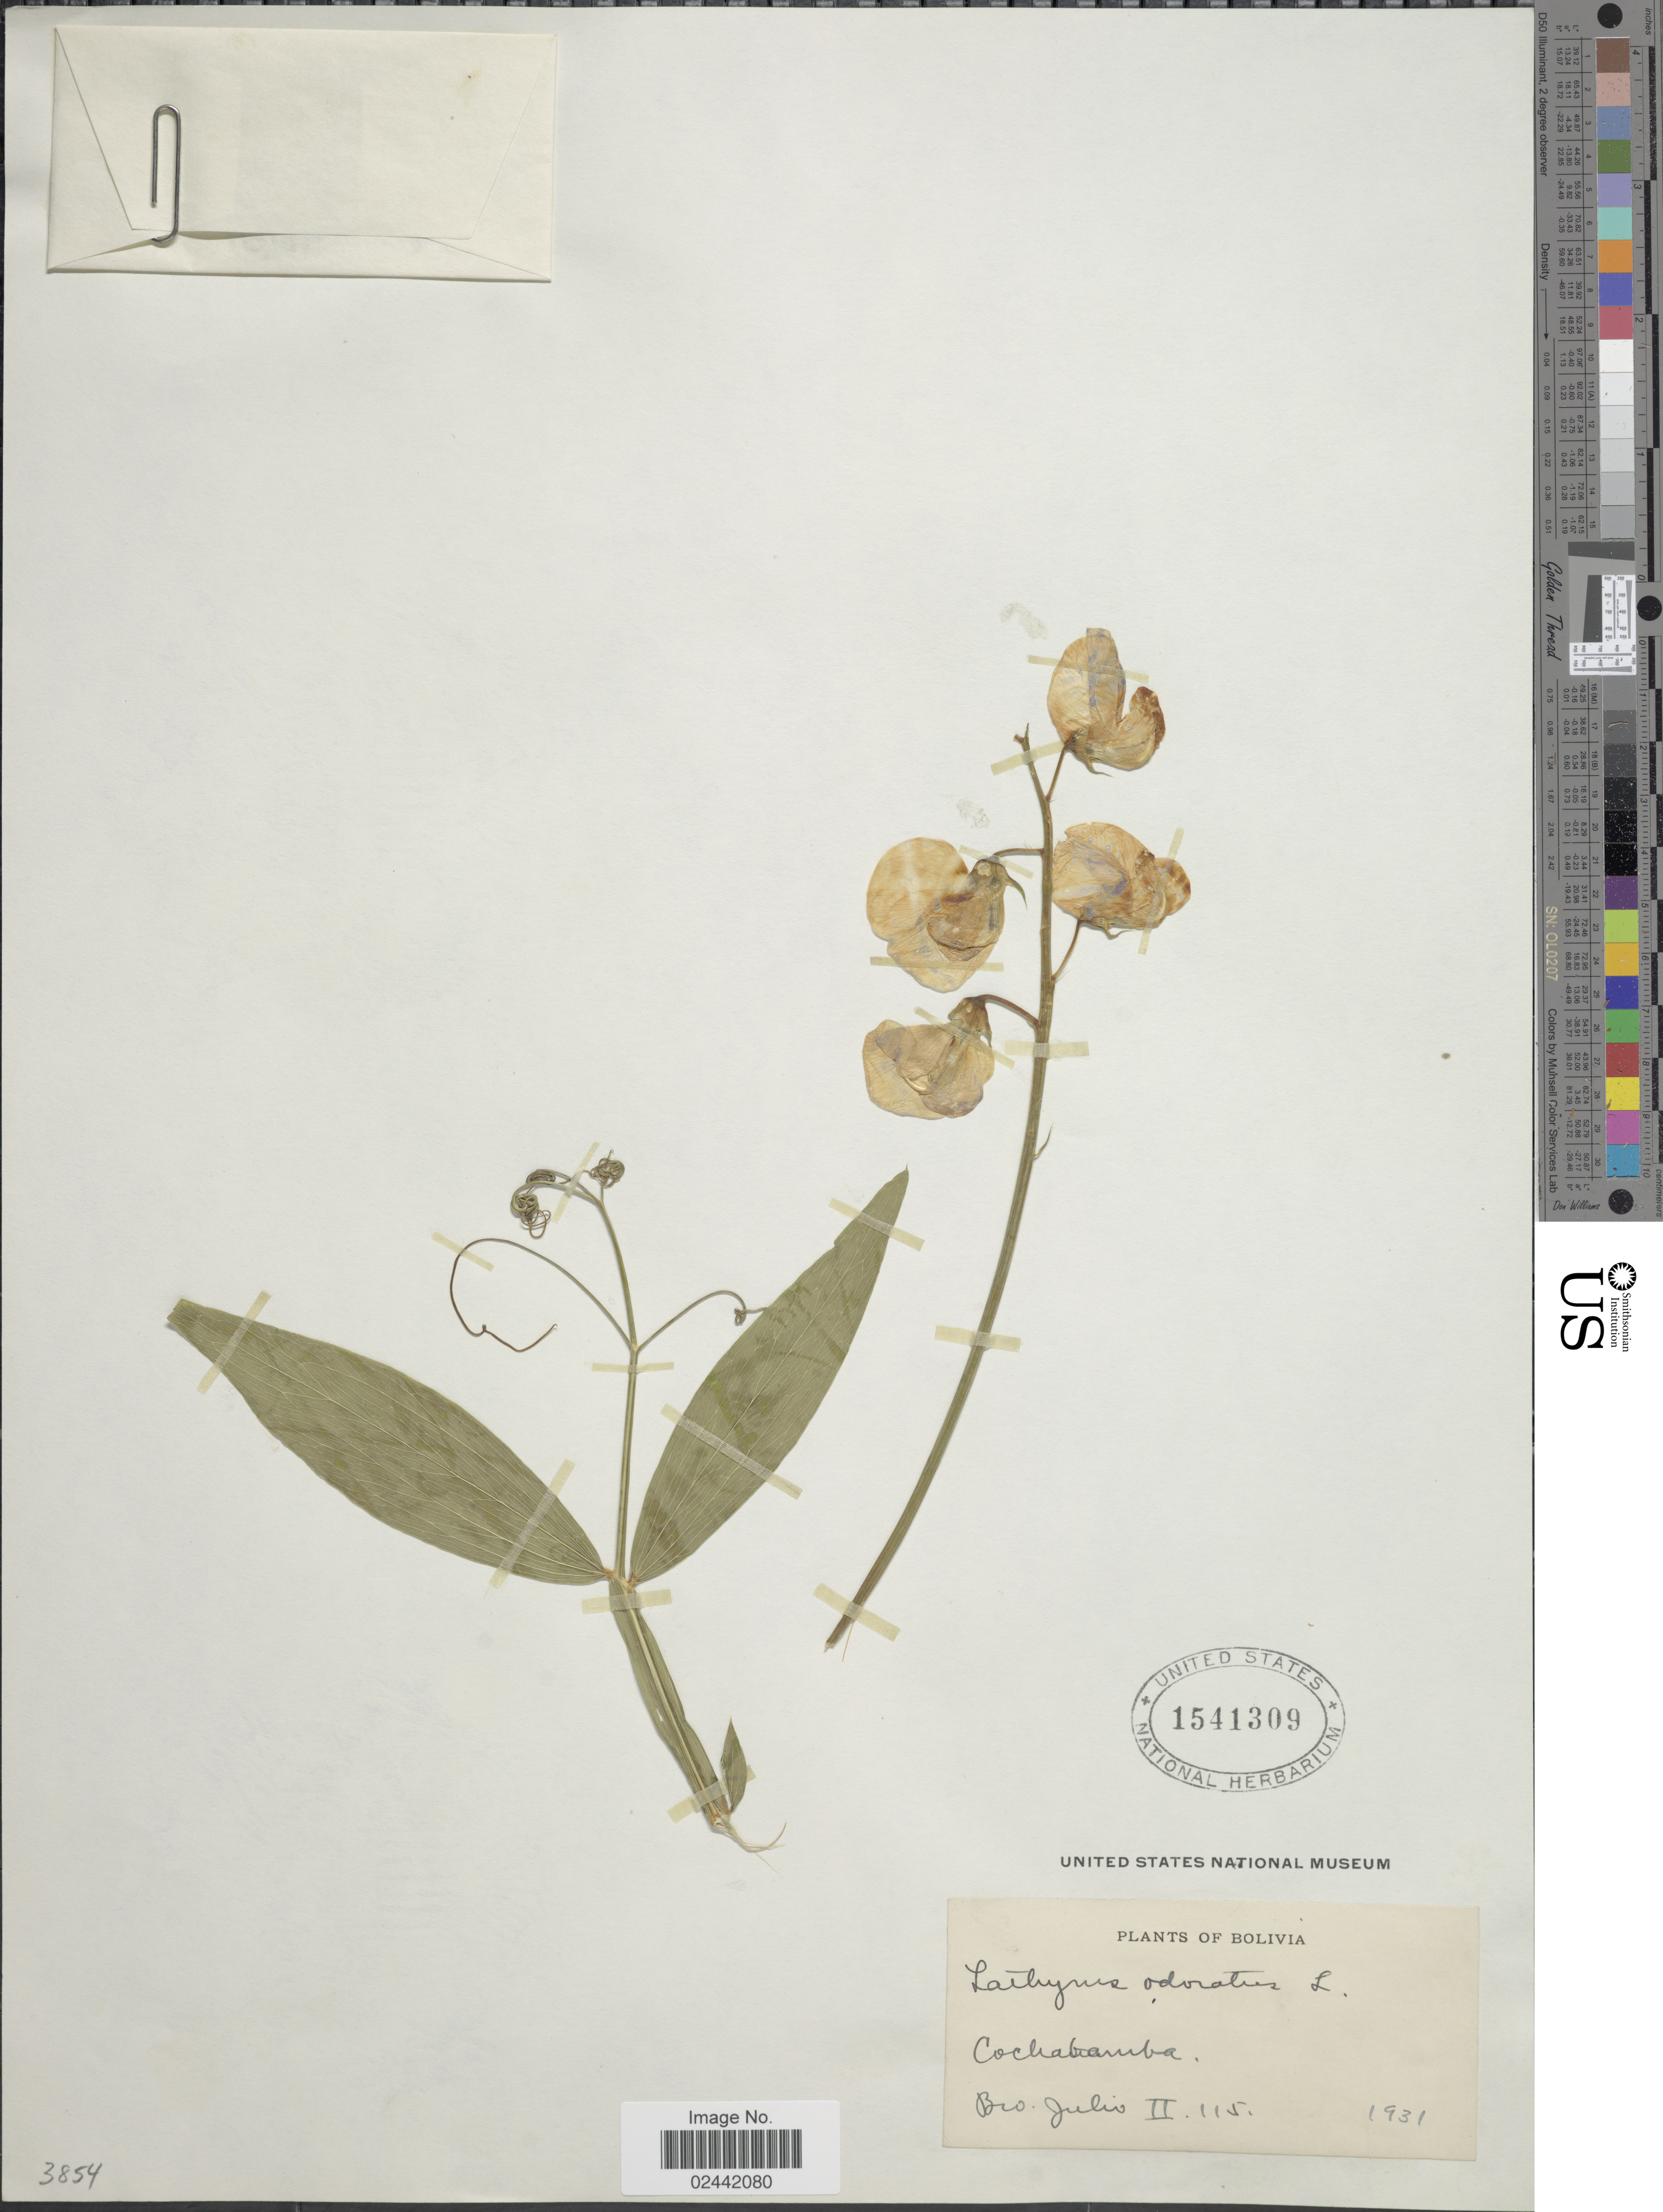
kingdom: Plantae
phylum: Tracheophyta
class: Magnoliopsida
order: Fabales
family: Fabaceae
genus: Lathyrus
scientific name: Lathyrus odoratus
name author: L.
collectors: Bro. Julio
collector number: II115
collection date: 1931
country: Bolivia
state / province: Cochabamba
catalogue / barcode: US 1541309